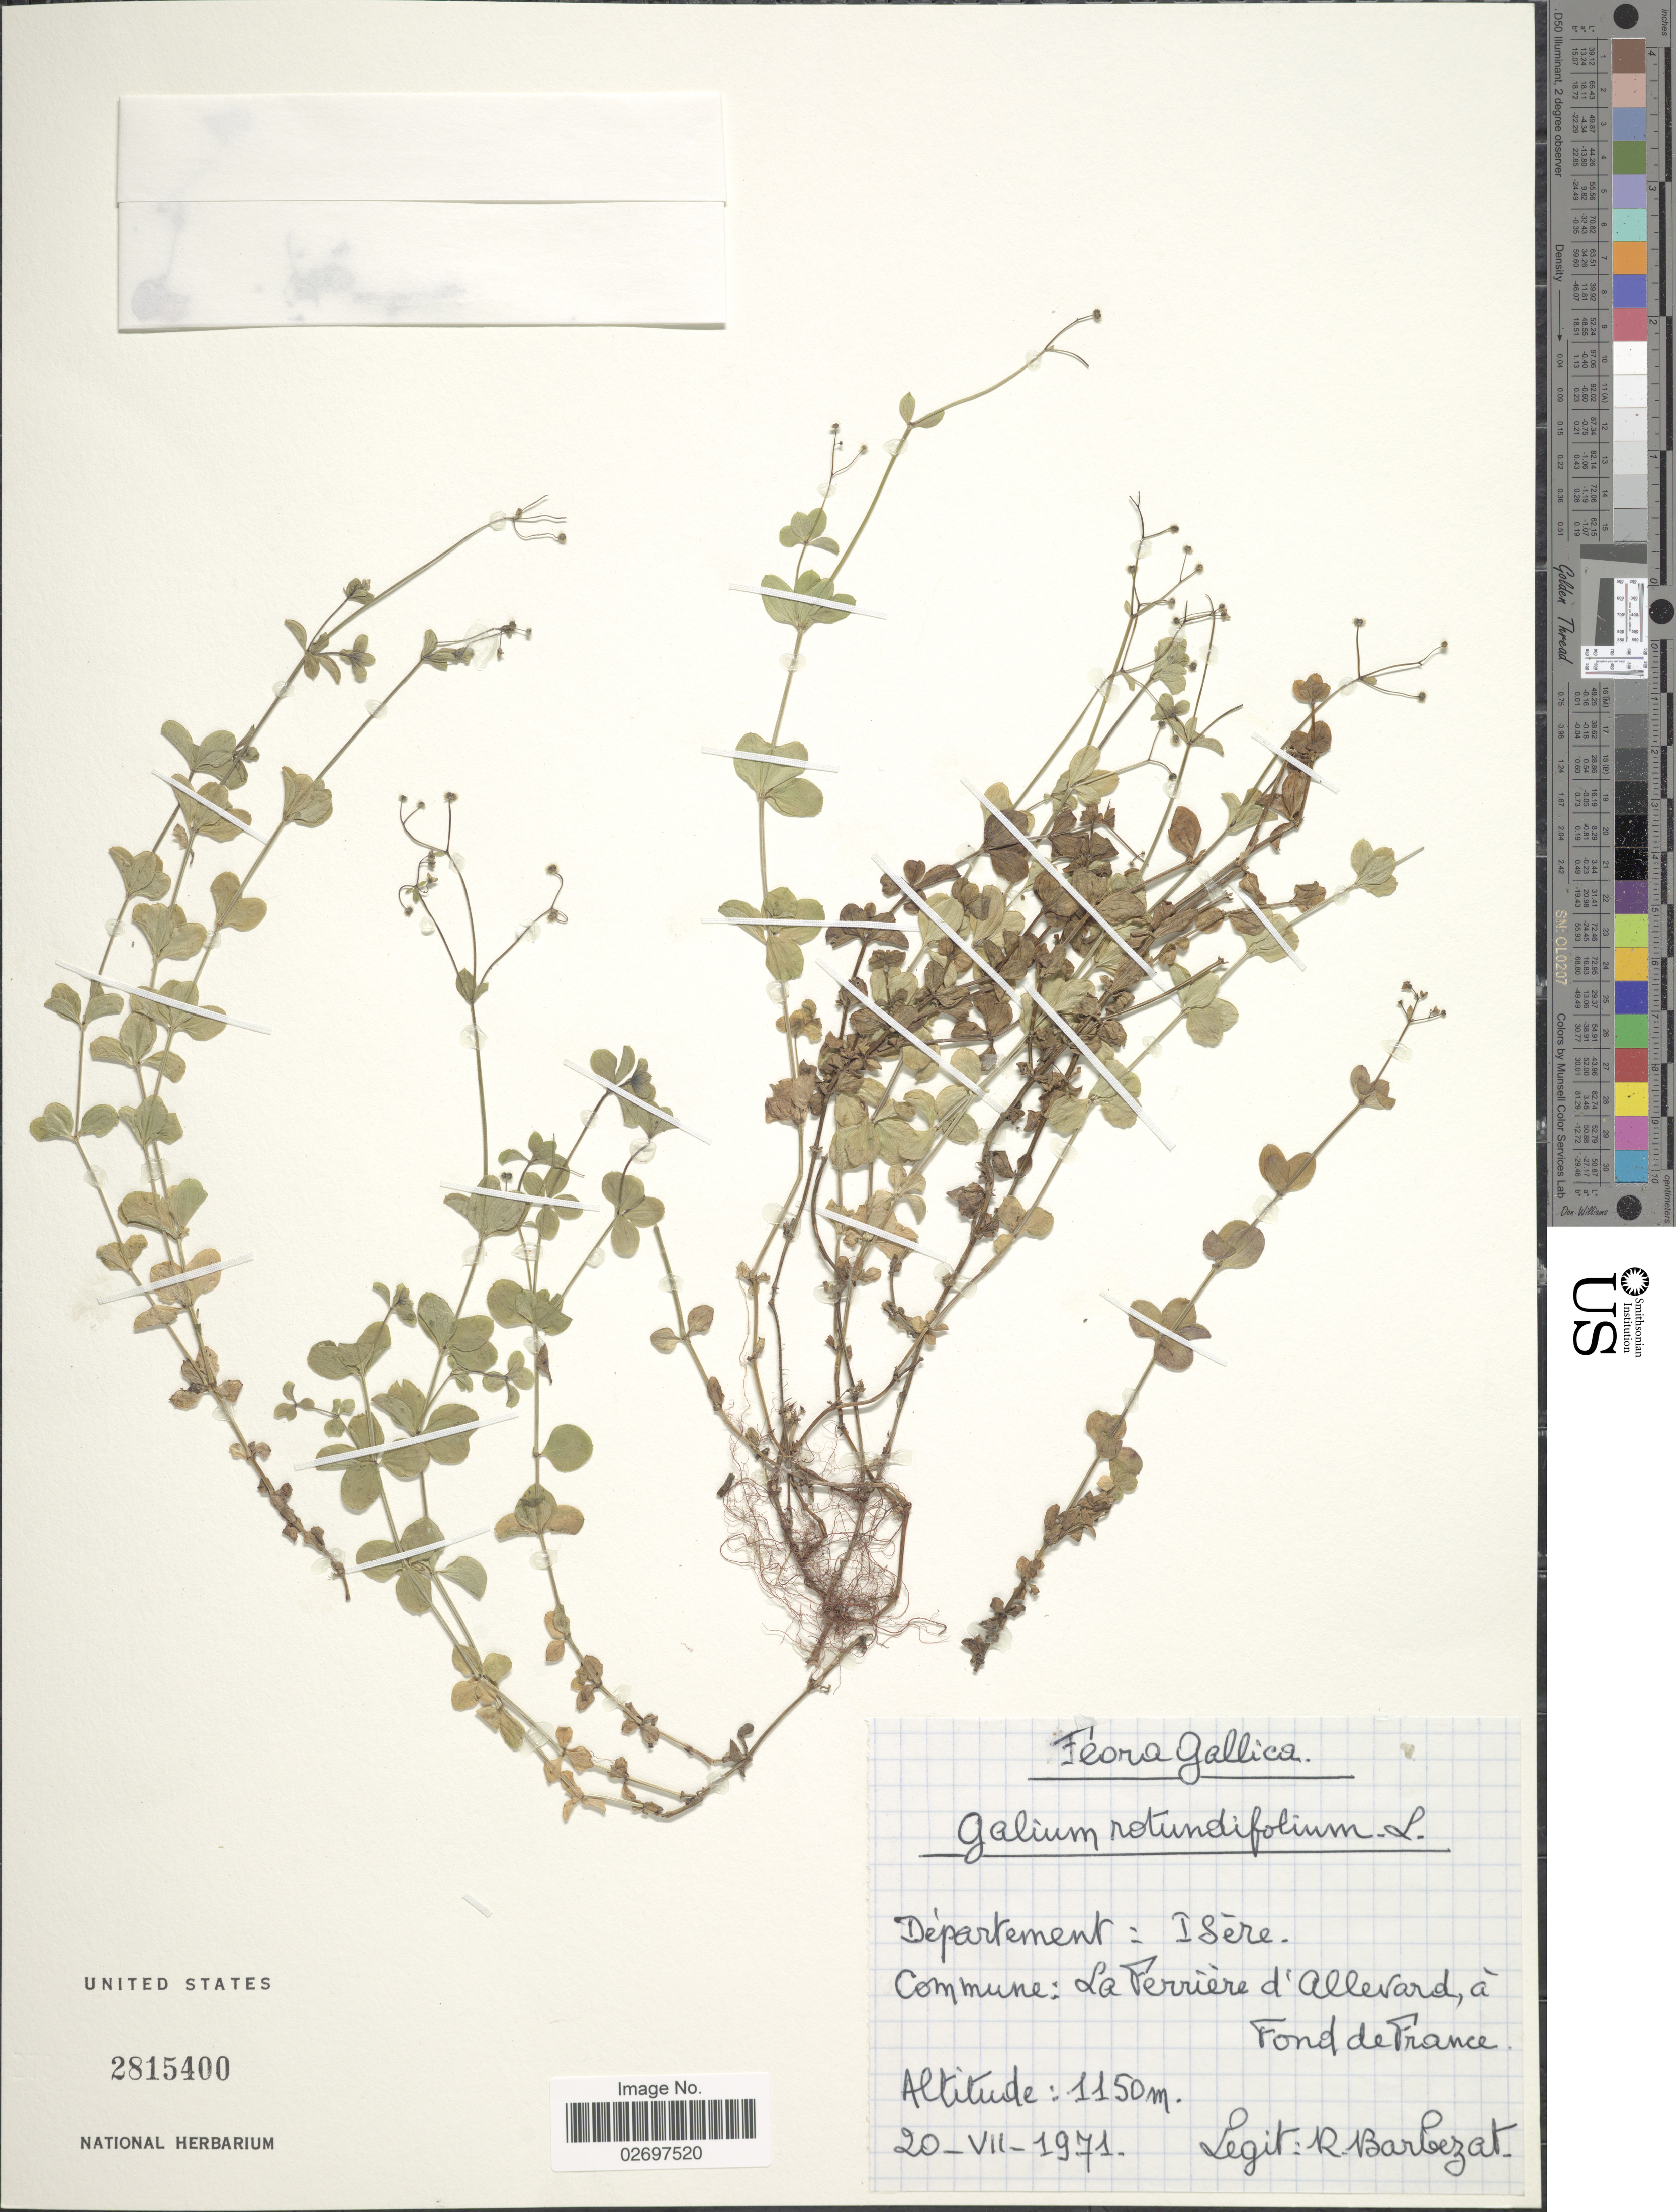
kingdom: Plantae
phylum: Tracheophyta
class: Magnoliopsida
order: Gentianales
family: Rubiaceae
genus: Galium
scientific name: Galium rotundifolium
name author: L.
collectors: R. Barbezat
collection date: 1971-07-20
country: France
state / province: Auvergne-Rhône-Alpes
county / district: Isère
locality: Gallica. Département: Isère. Commune: La Ferriere d'Allevard, a Fond de France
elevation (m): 1150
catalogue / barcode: US 2815400